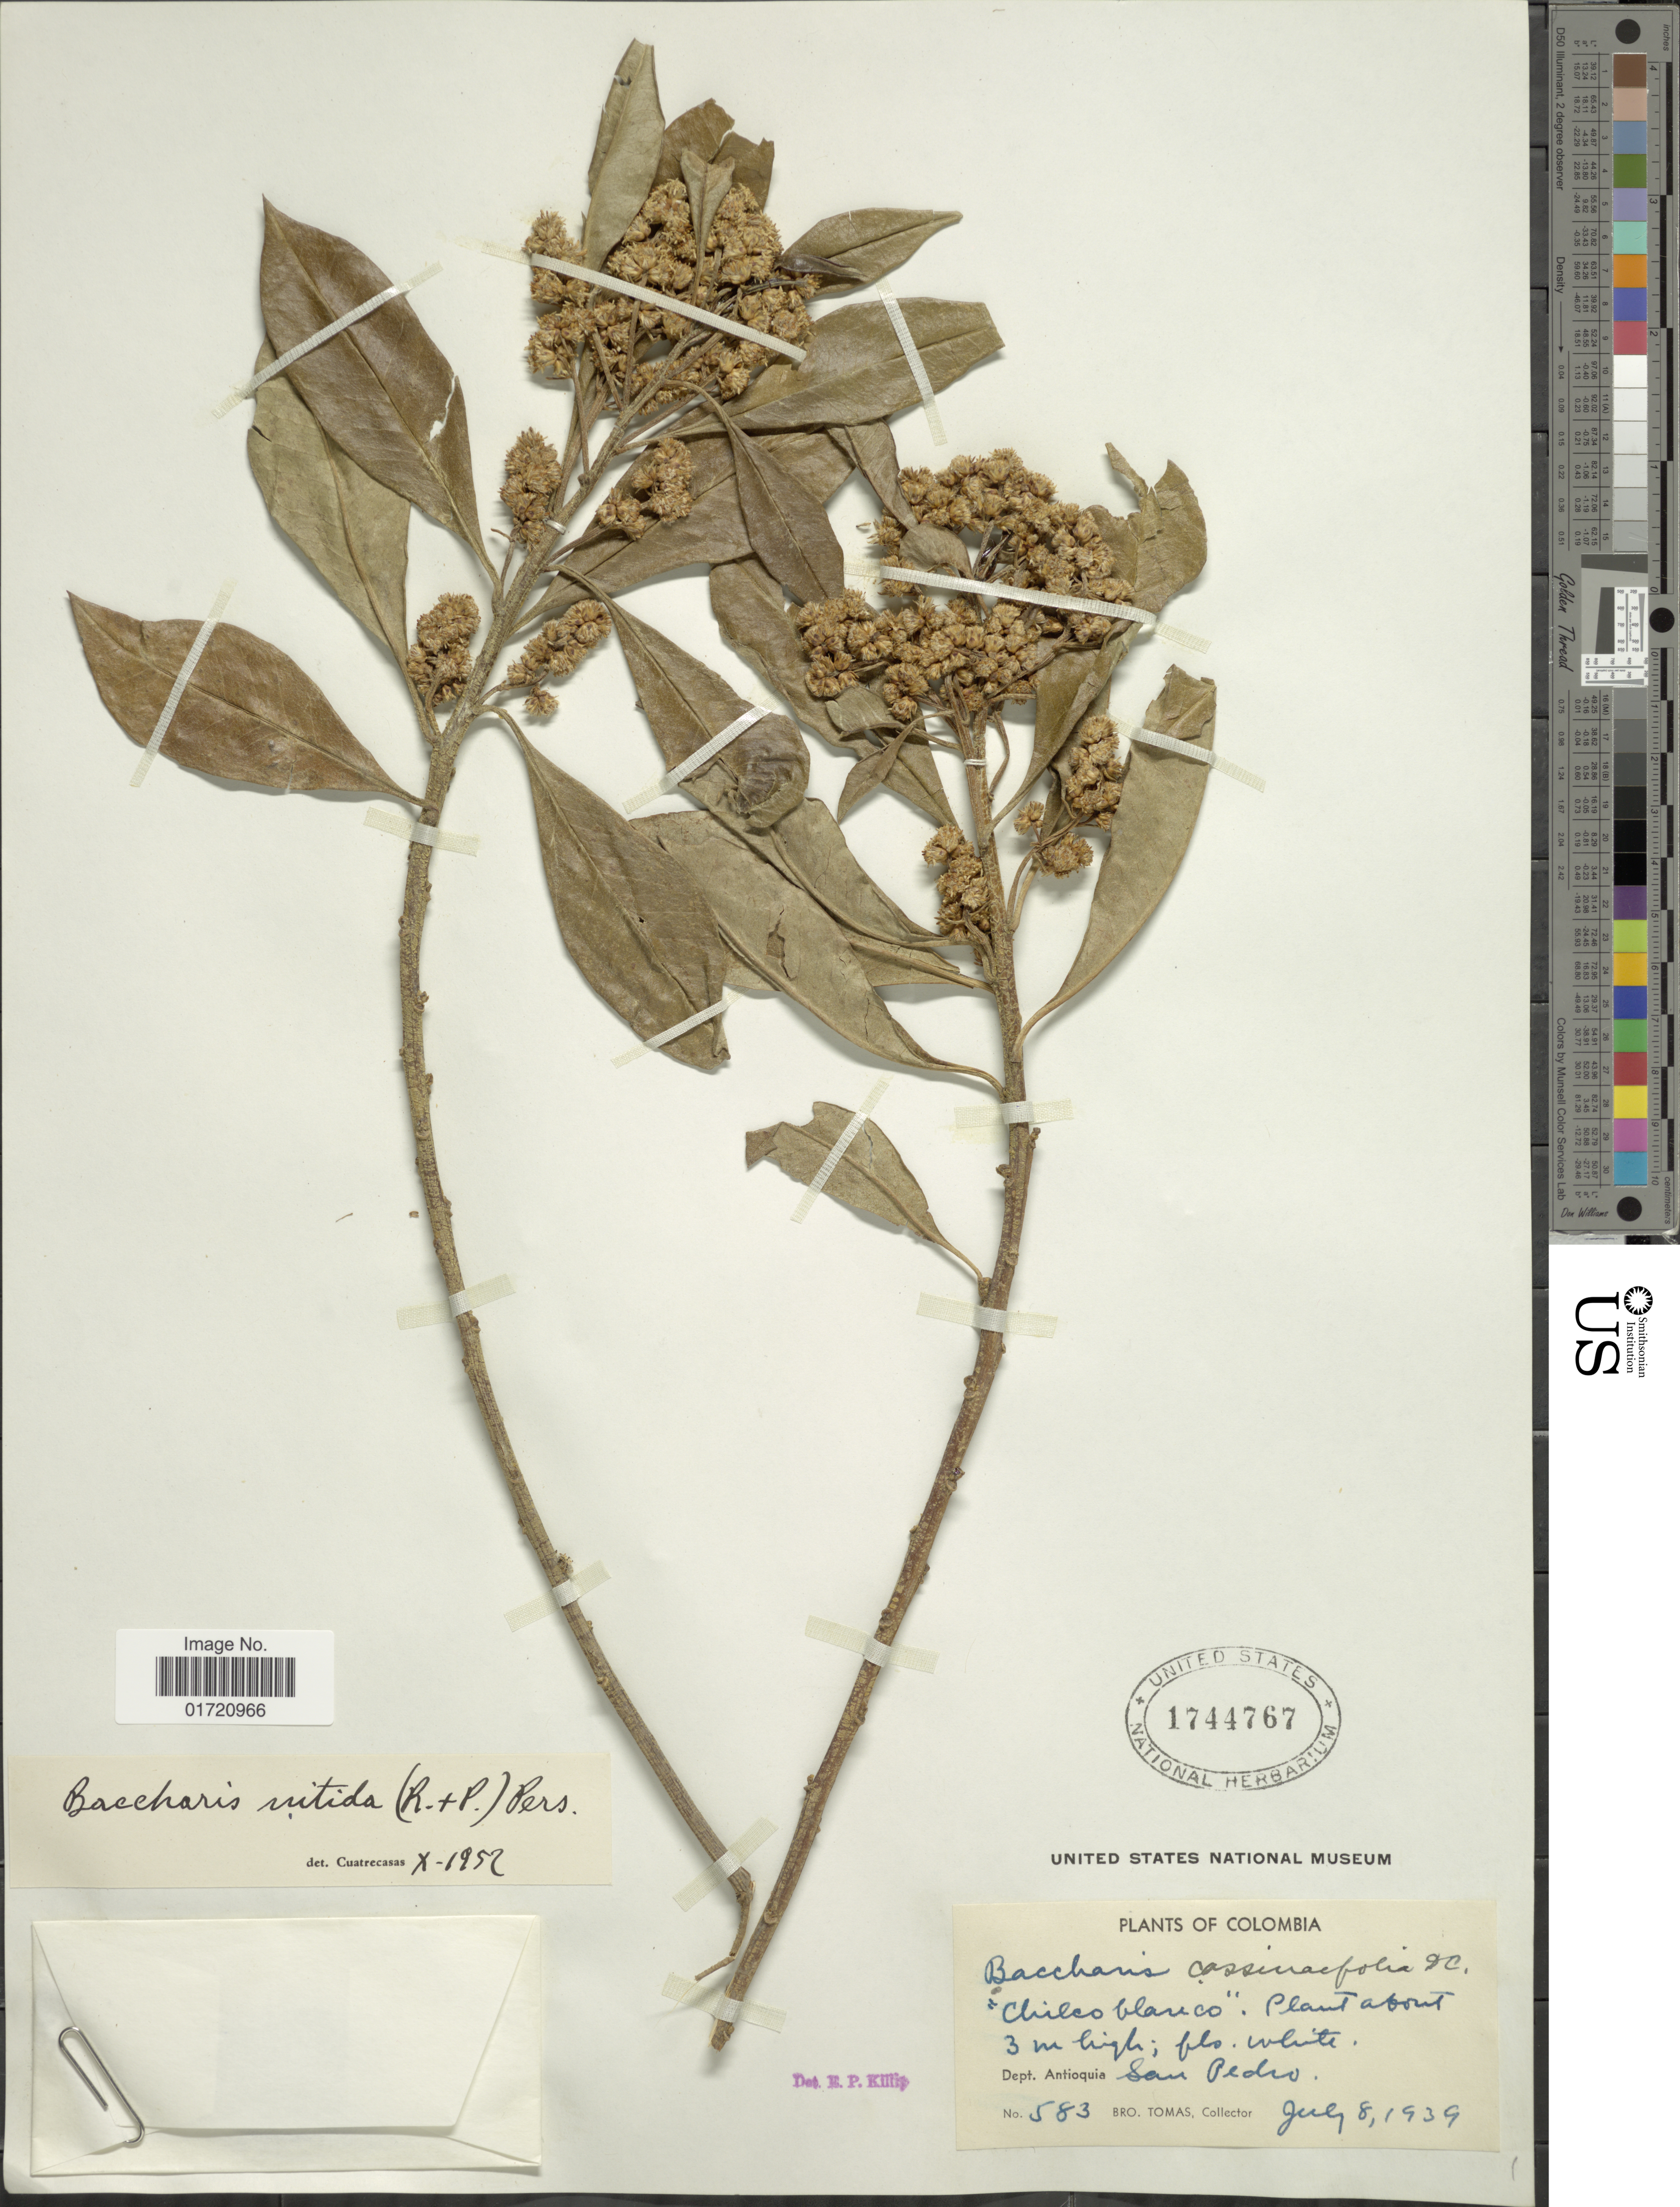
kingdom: Plantae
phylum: Tracheophyta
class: Magnoliopsida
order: Asterales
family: Asteraceae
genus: Baccharis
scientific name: Baccharis nitida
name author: (Ruiz & Pav.) Pers.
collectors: B. Tomas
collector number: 583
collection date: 1939-07-08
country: Colombia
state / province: Antioquia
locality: San Pedro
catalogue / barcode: US 1744767